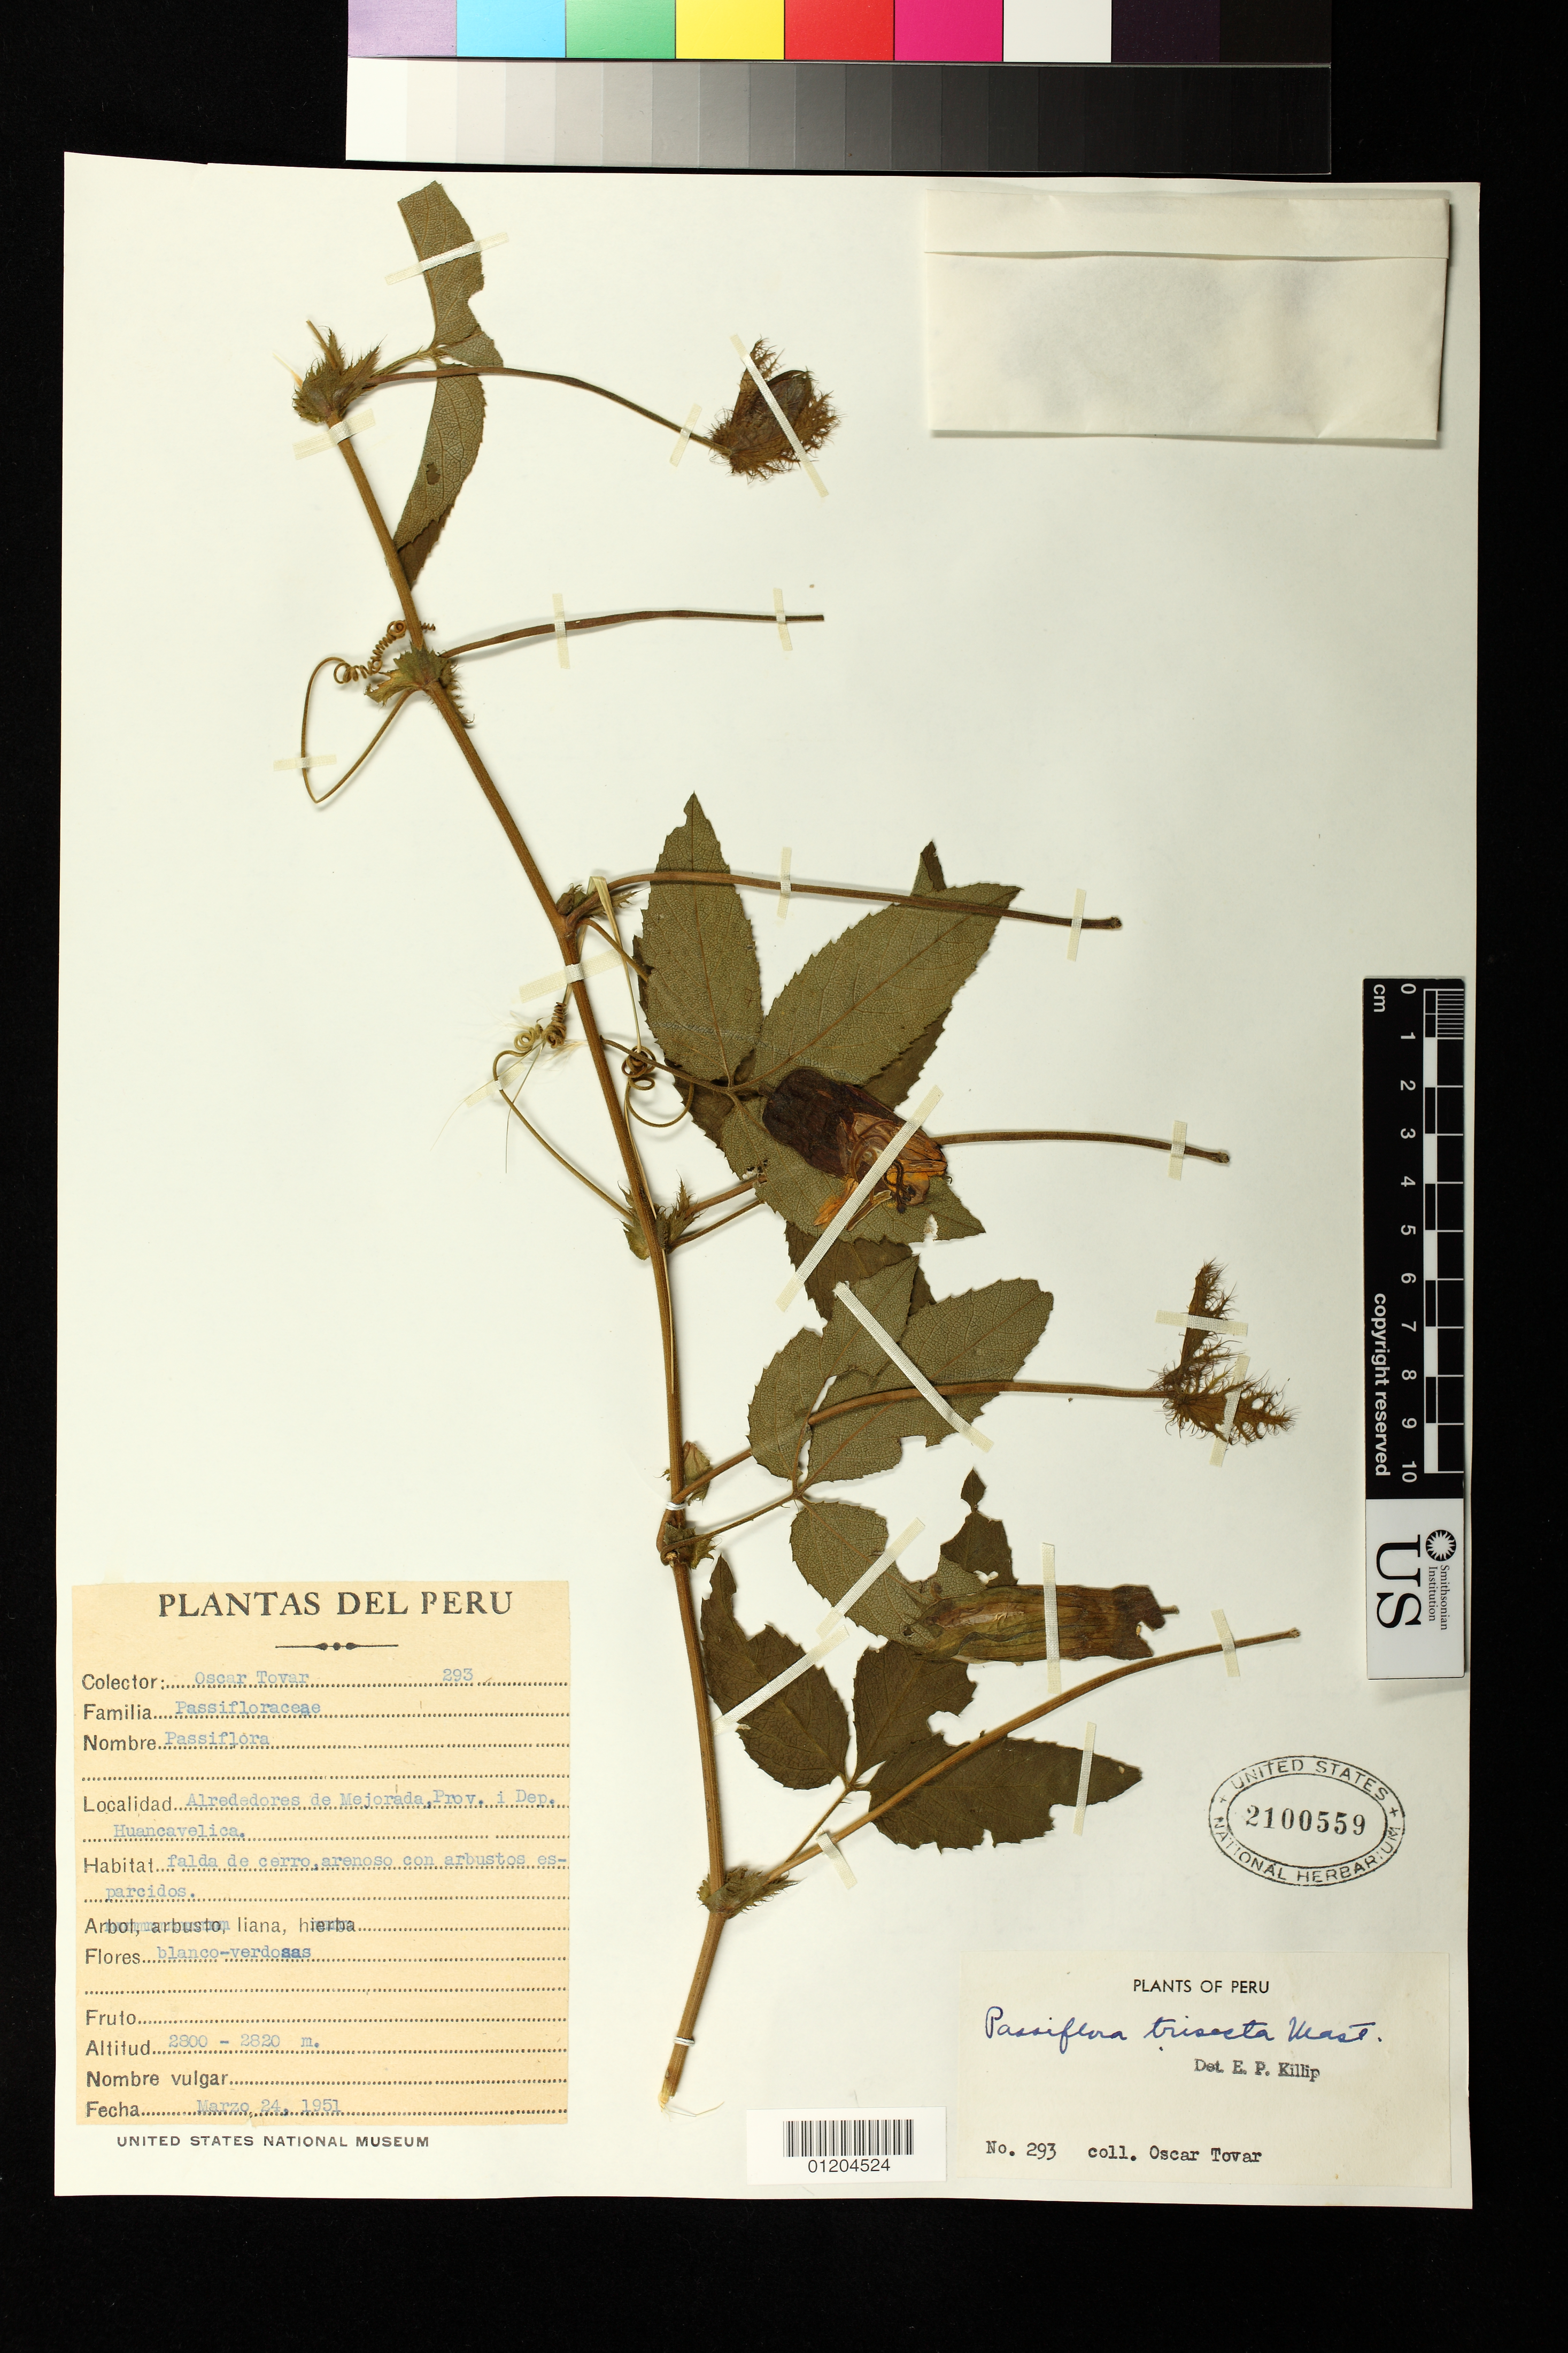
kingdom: Plantae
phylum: Tracheophyta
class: Magnoliopsida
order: Malpighiales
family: Passifloraceae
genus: Passiflora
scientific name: Passiflora trisecta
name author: Mast.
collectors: Ó. Tovar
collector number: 293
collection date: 1951-03-24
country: Peru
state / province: Huancavelica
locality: Alrededores de La Mejorada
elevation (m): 2800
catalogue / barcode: US 2100559